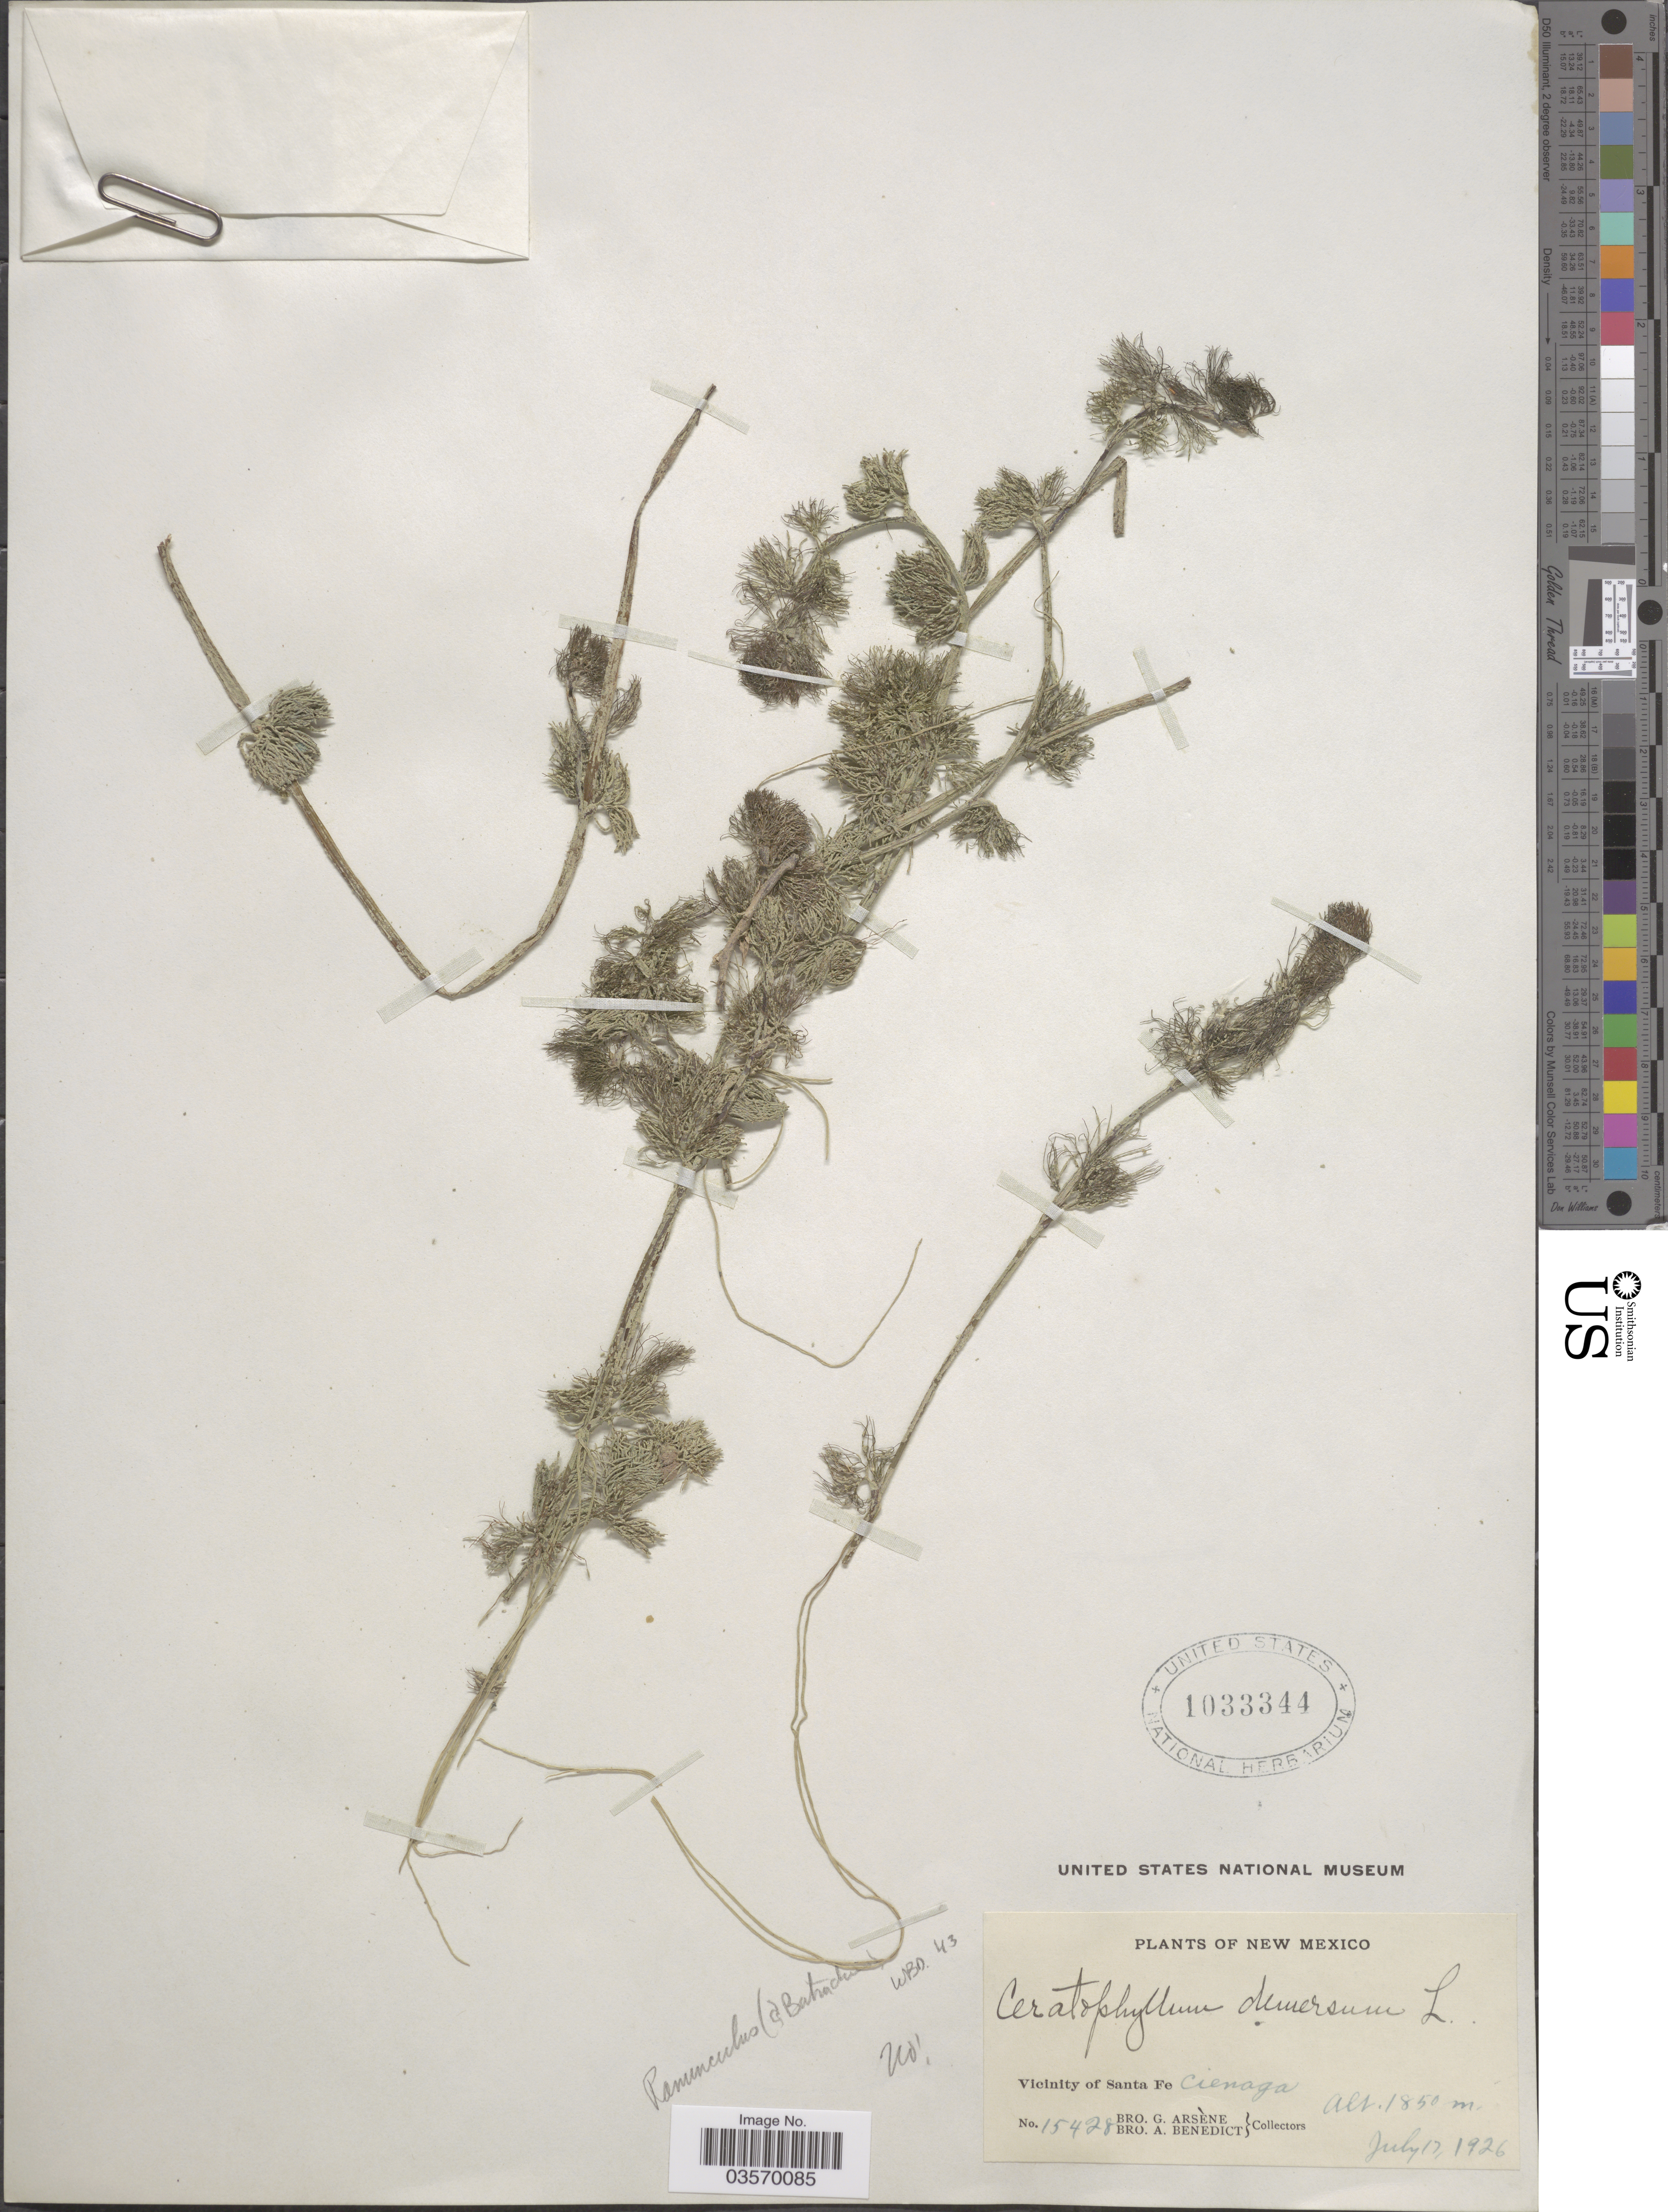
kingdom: Plantae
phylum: Tracheophyta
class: Magnoliopsida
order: Ranunculales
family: Ranunculaceae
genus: Ranunculus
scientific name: Ranunculus sp.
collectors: Bro. G. Arsène & Bro. A. Benedict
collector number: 15428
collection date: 1926-07-17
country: United States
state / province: New Mexico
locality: Vicinity of Santa Fe. Cienaga.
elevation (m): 1850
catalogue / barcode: US 1033344